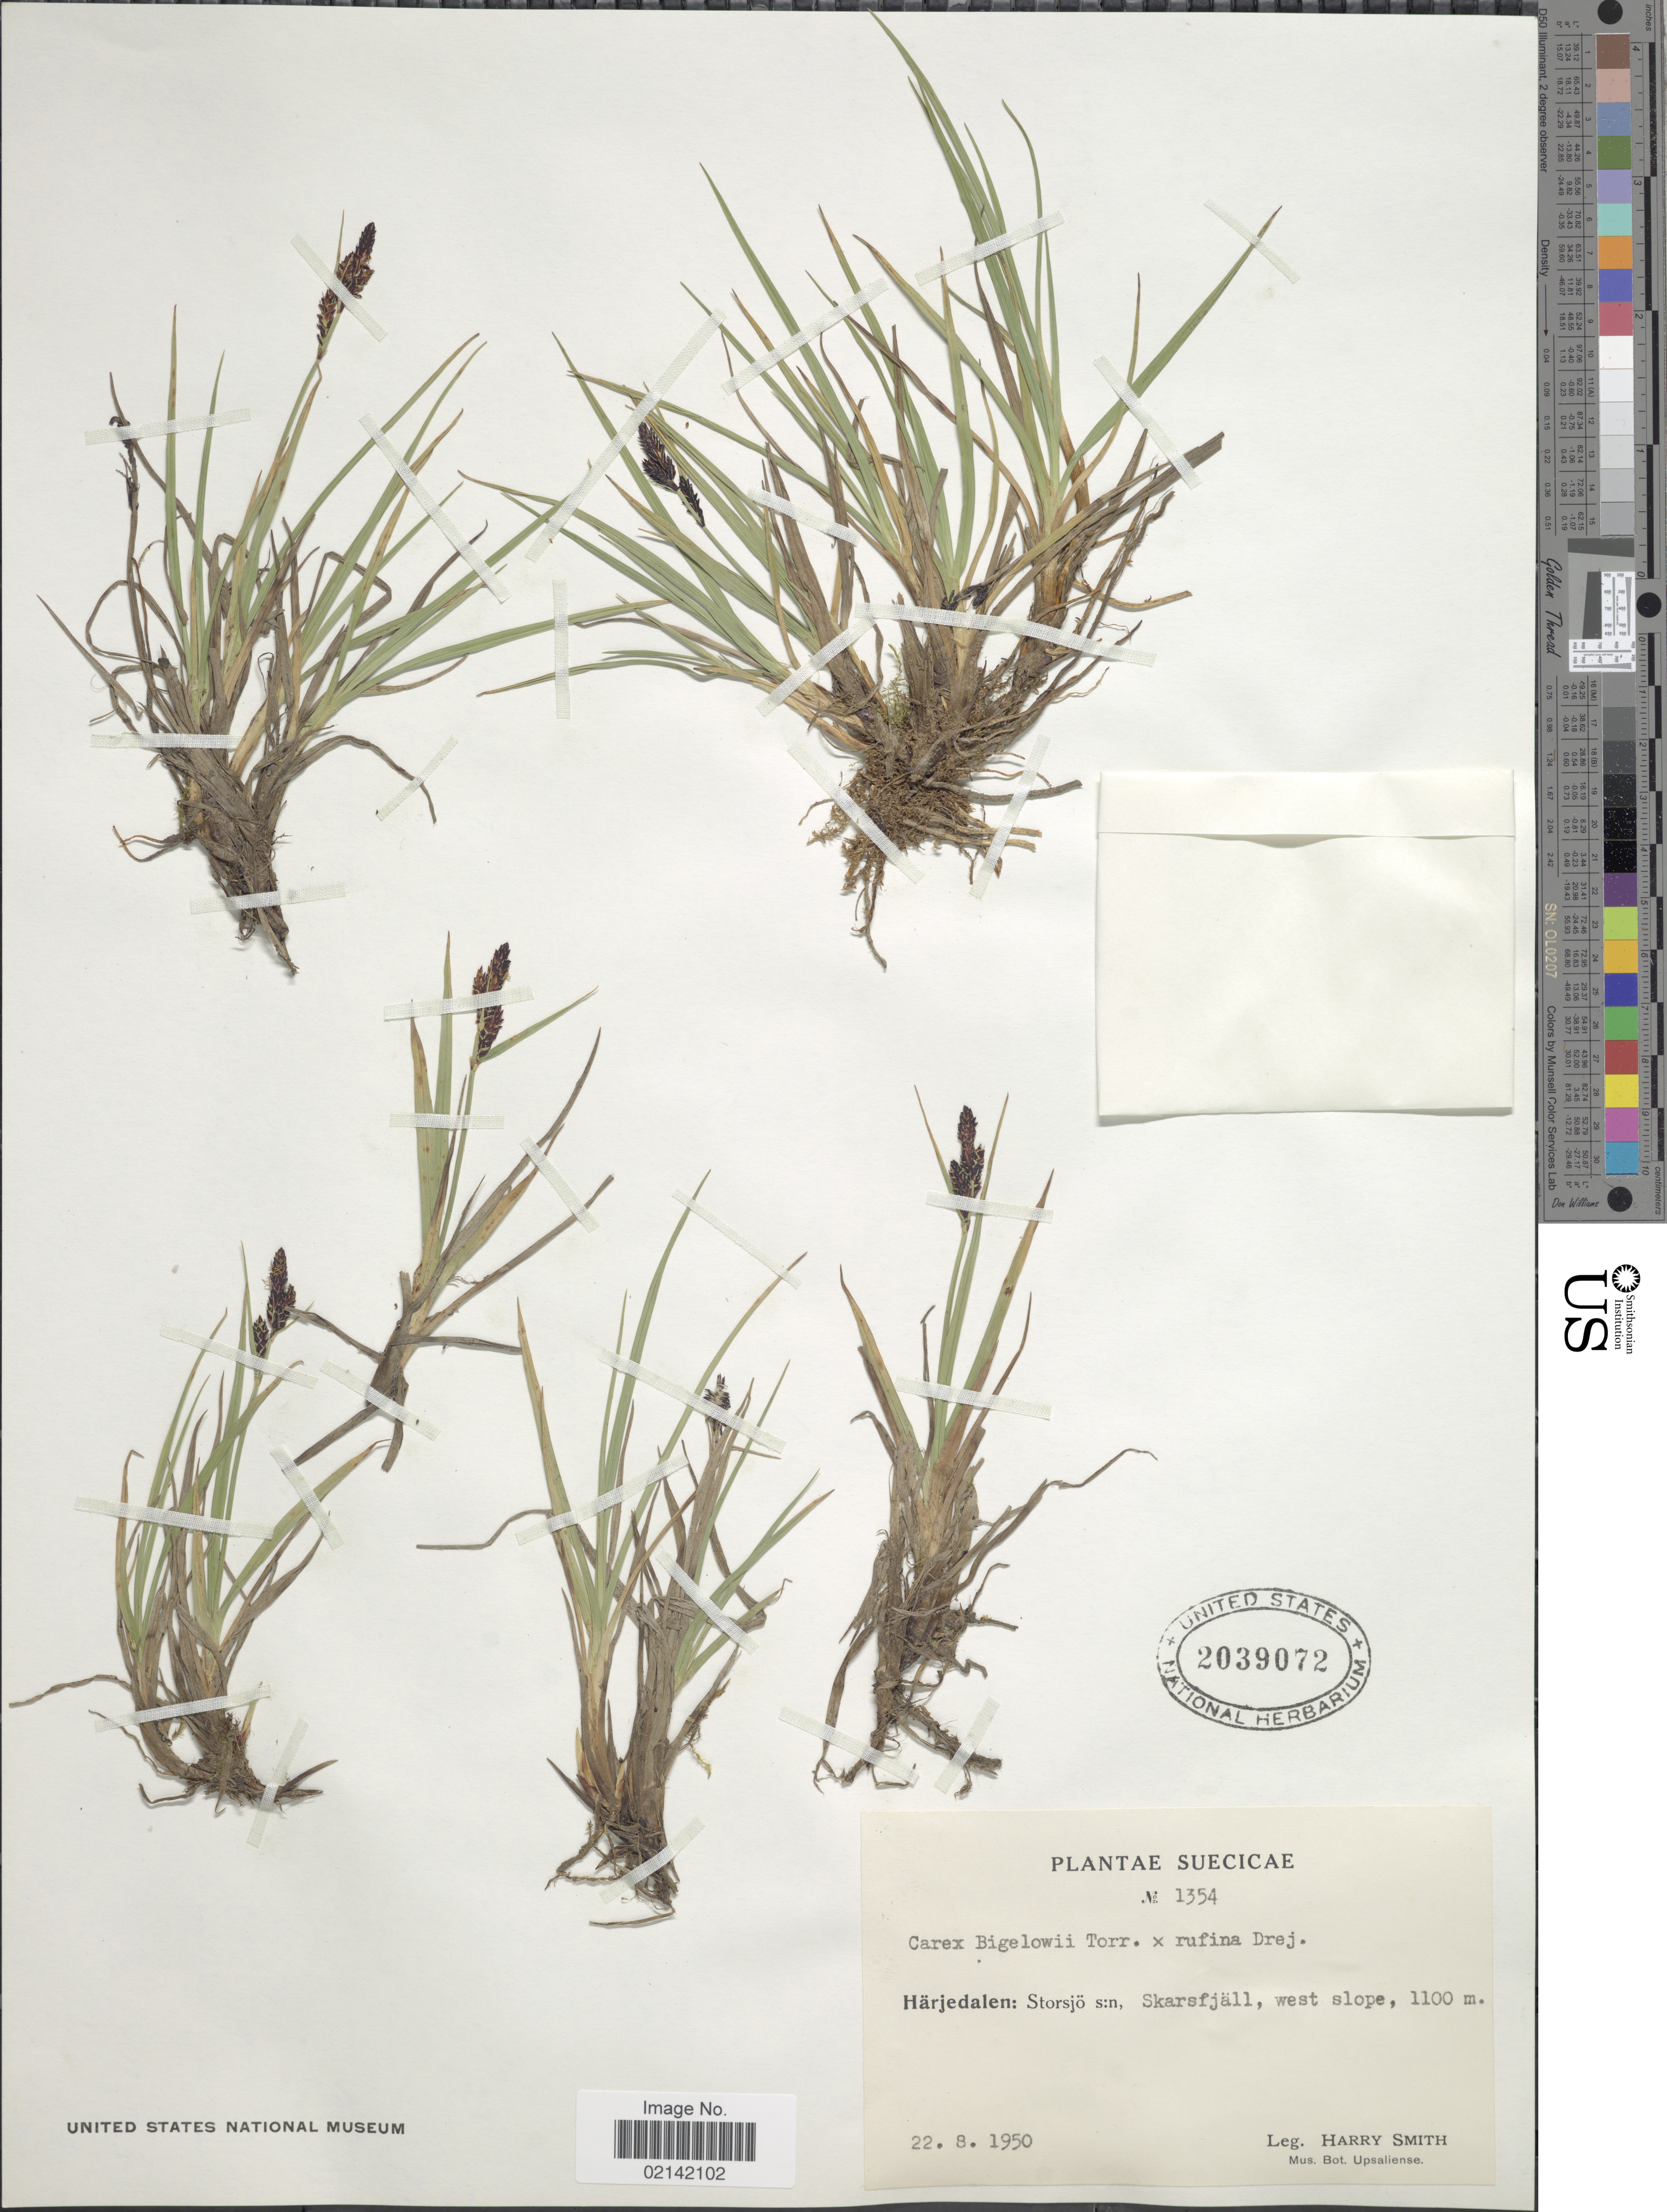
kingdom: Plantae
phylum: Tracheophyta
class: Liliopsida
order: Poales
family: Cyperaceae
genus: Carex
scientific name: Carex bigelowii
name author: Torr. ex Schwein.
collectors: H. Smith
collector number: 1354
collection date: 1950-08-22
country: Sweden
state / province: Jamtland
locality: Harjedalen: Storsjo s:n Skarsfjall, west slope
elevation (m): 1100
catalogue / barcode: US 2039072